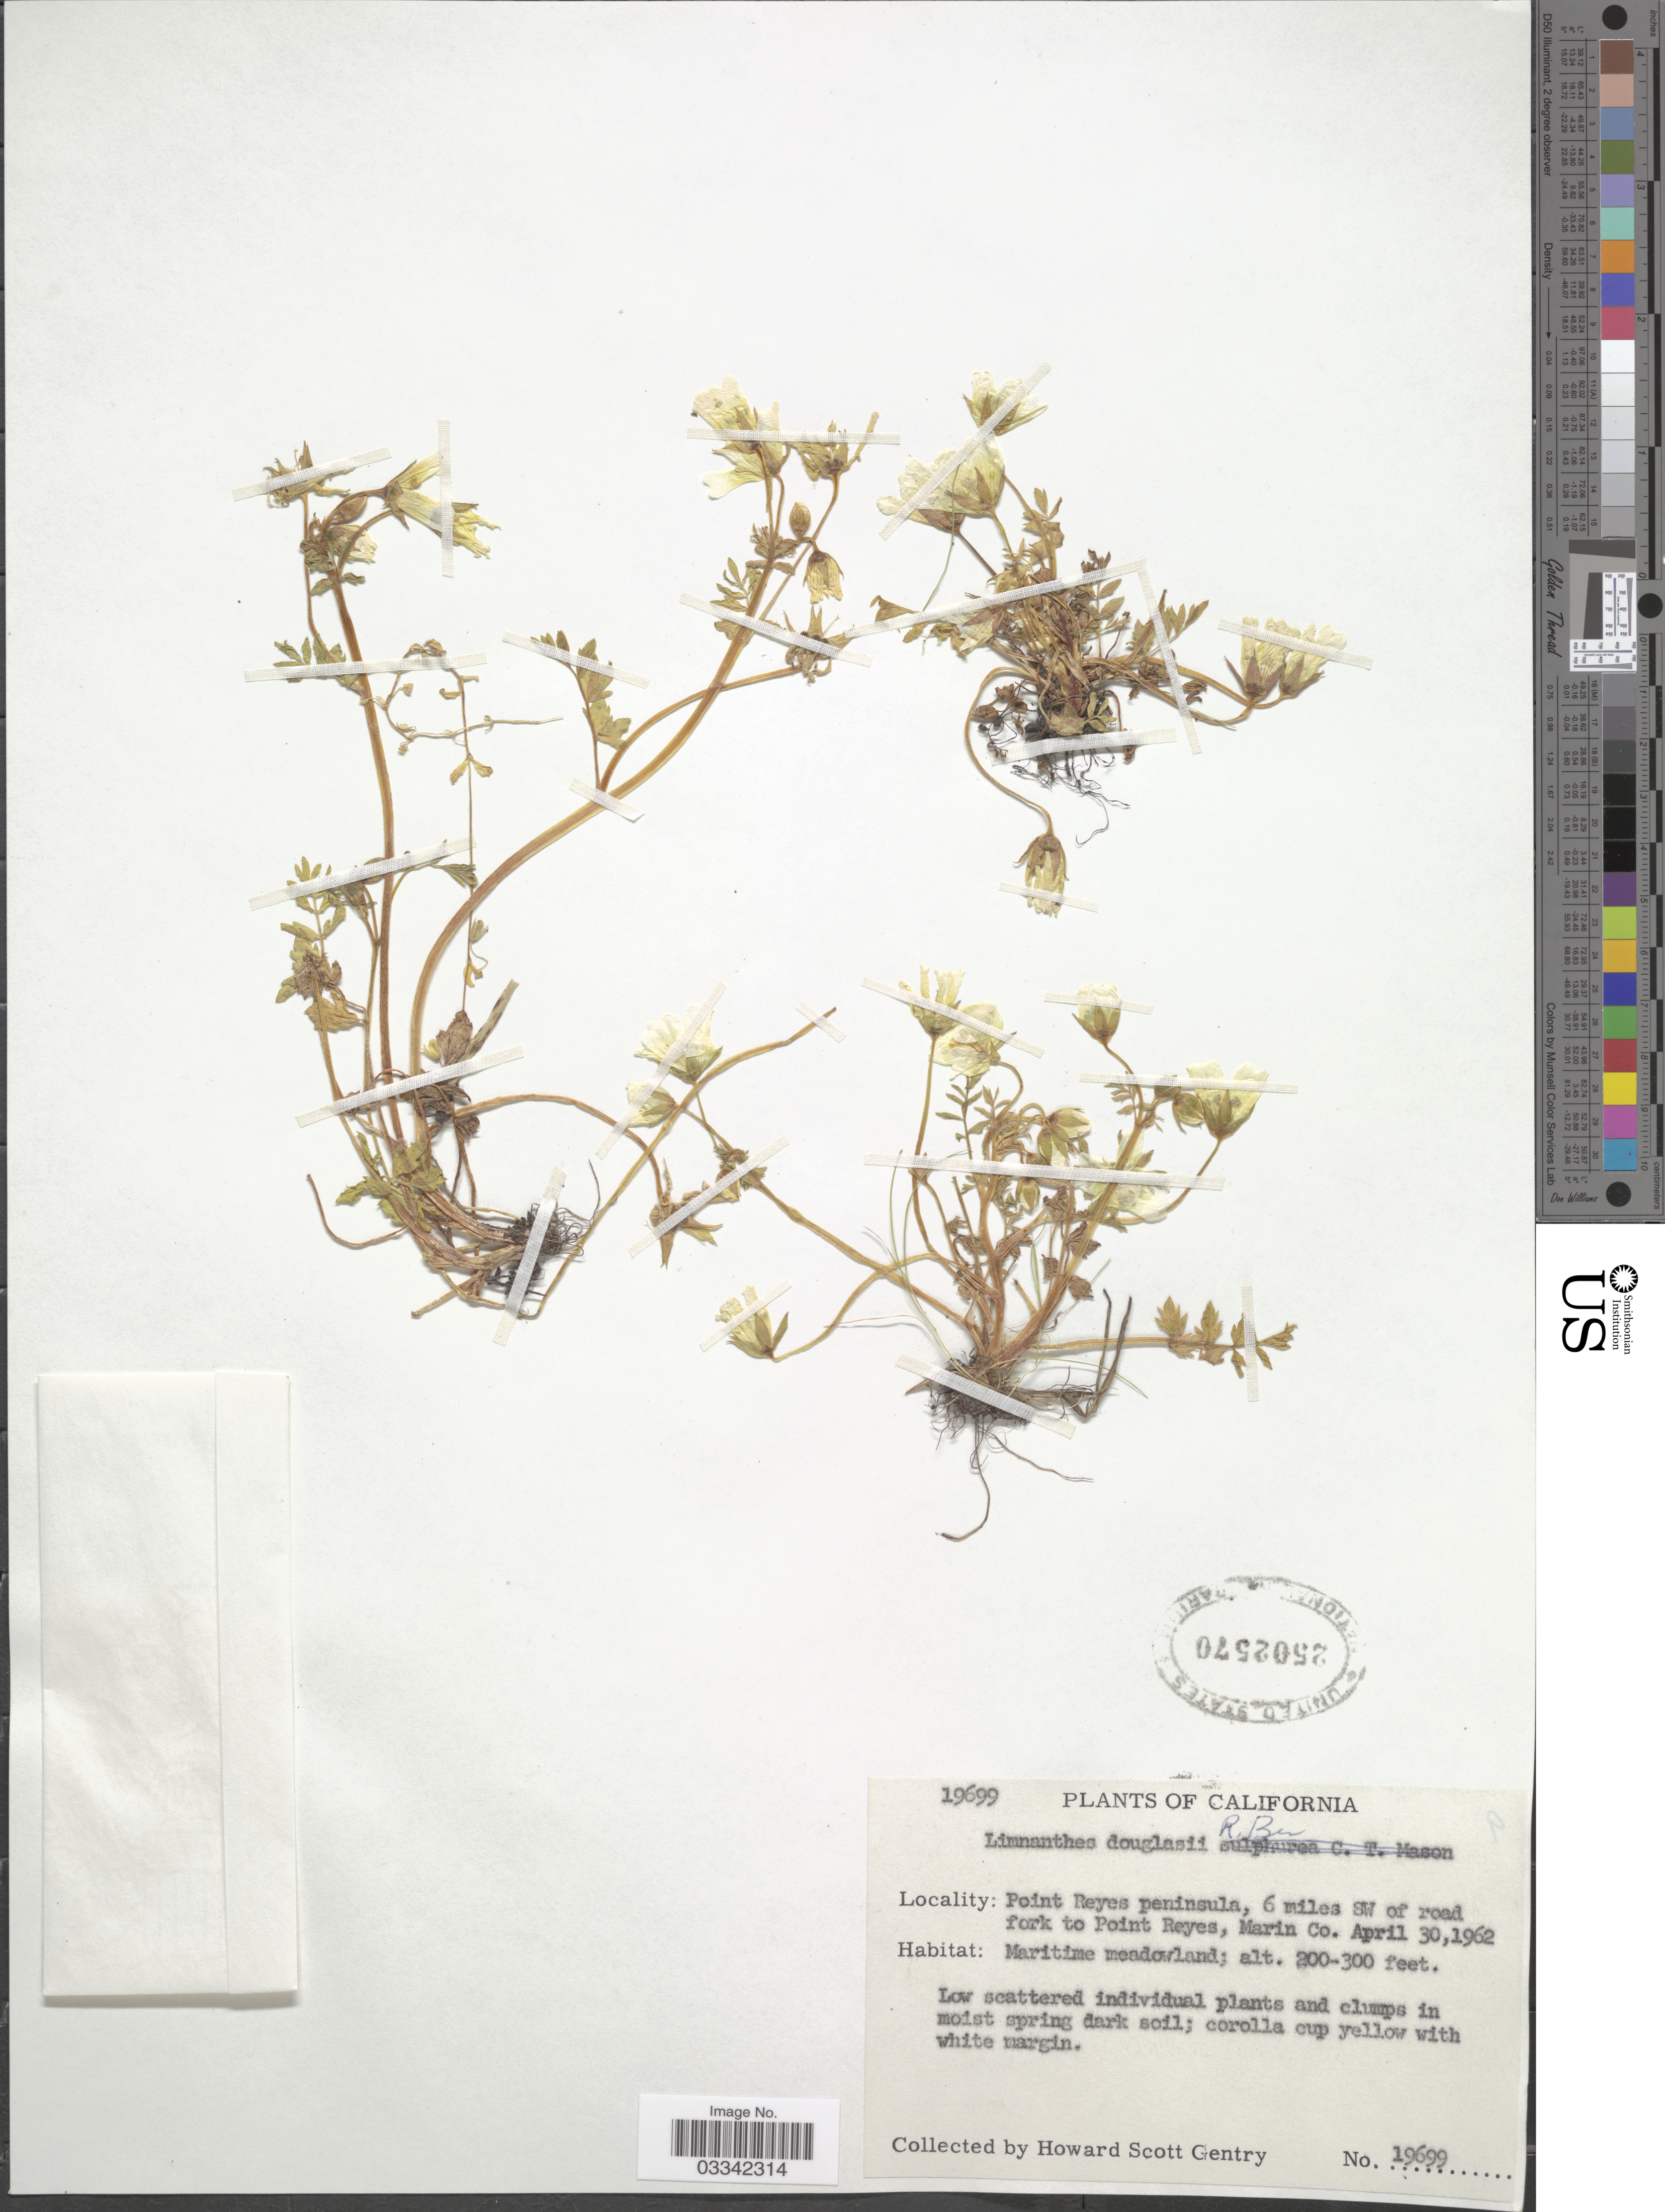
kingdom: Plantae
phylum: Tracheophyta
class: Magnoliopsida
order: Brassicales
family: Limnanthaceae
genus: Limnanthes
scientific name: Limnanthes douglasii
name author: R. Br.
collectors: H. S. Gentry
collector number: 19699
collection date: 1962-04-30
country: United States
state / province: California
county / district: Marin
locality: Point Reyes peninsula, 6 miles SW of road fork to Point Reyes, Marin Co.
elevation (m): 61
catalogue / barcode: US 2502570